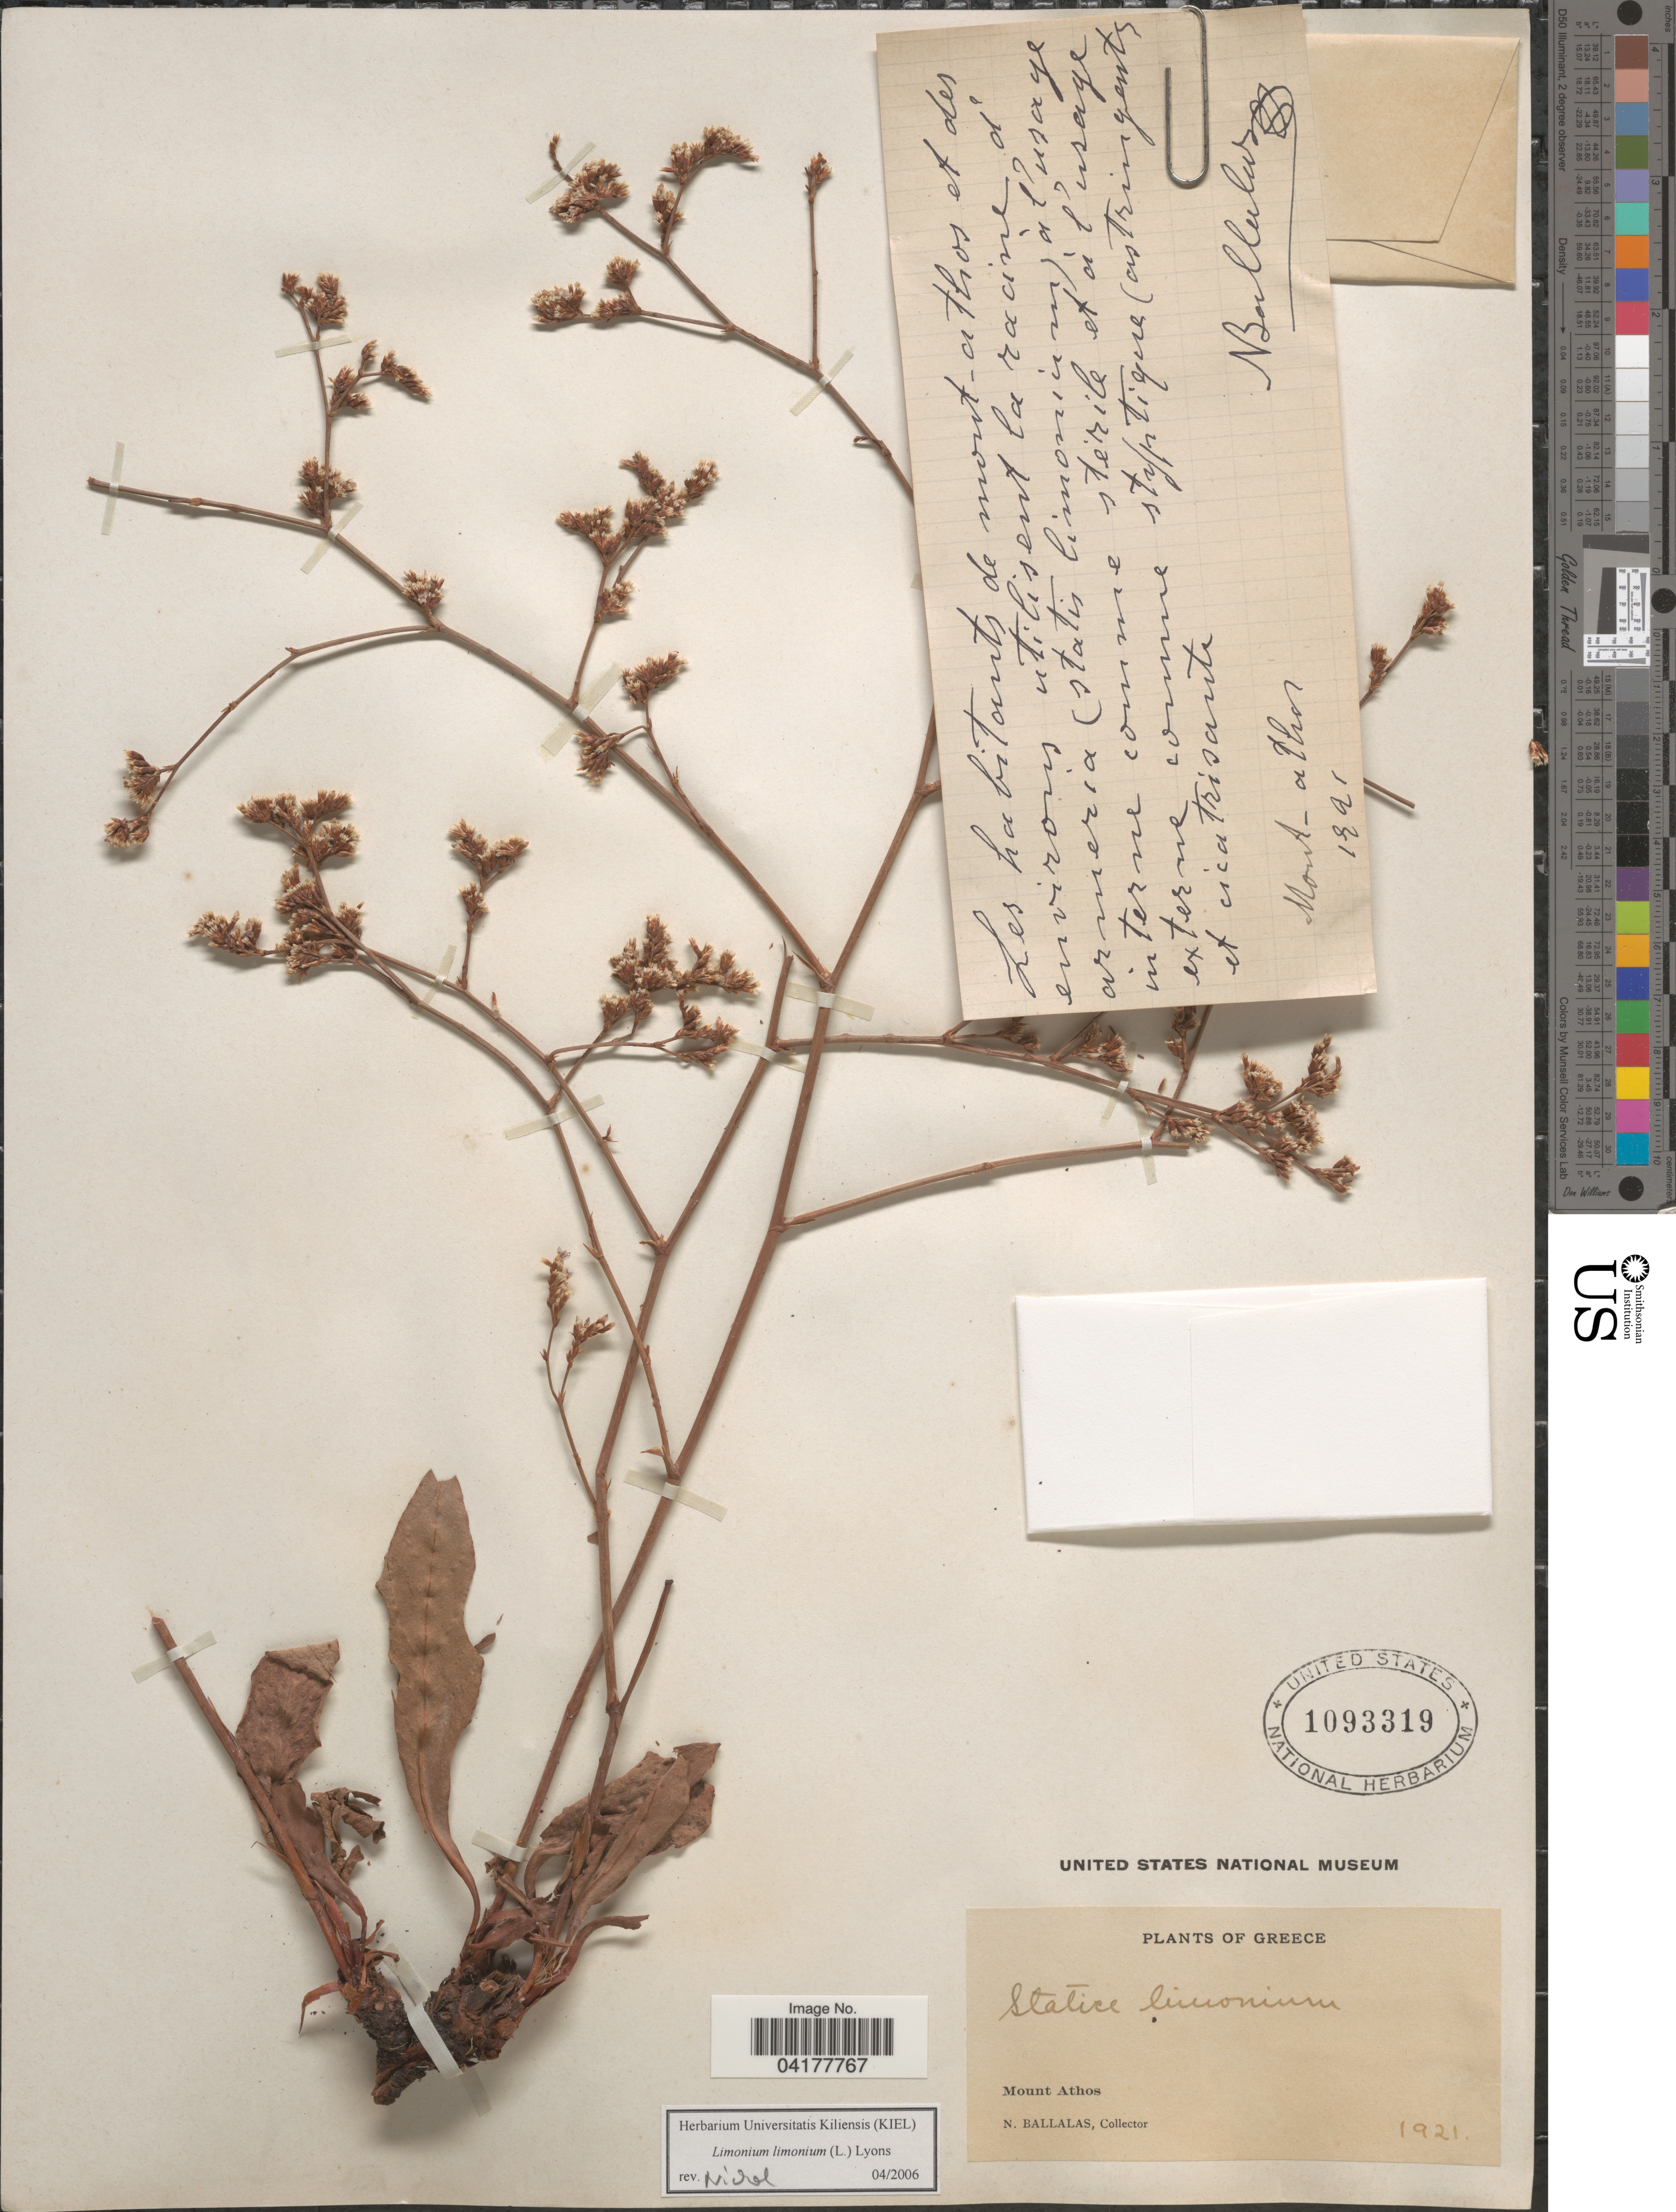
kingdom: Plantae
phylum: Tracheophyta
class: Magnoliopsida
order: Caryophyllales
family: Plumbaginaceae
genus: Limonium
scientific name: Limonium limonium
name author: (L.) A.Lyons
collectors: N. Ballalas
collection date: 1921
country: Greece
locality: Mount Athos.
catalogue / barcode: US 1093319